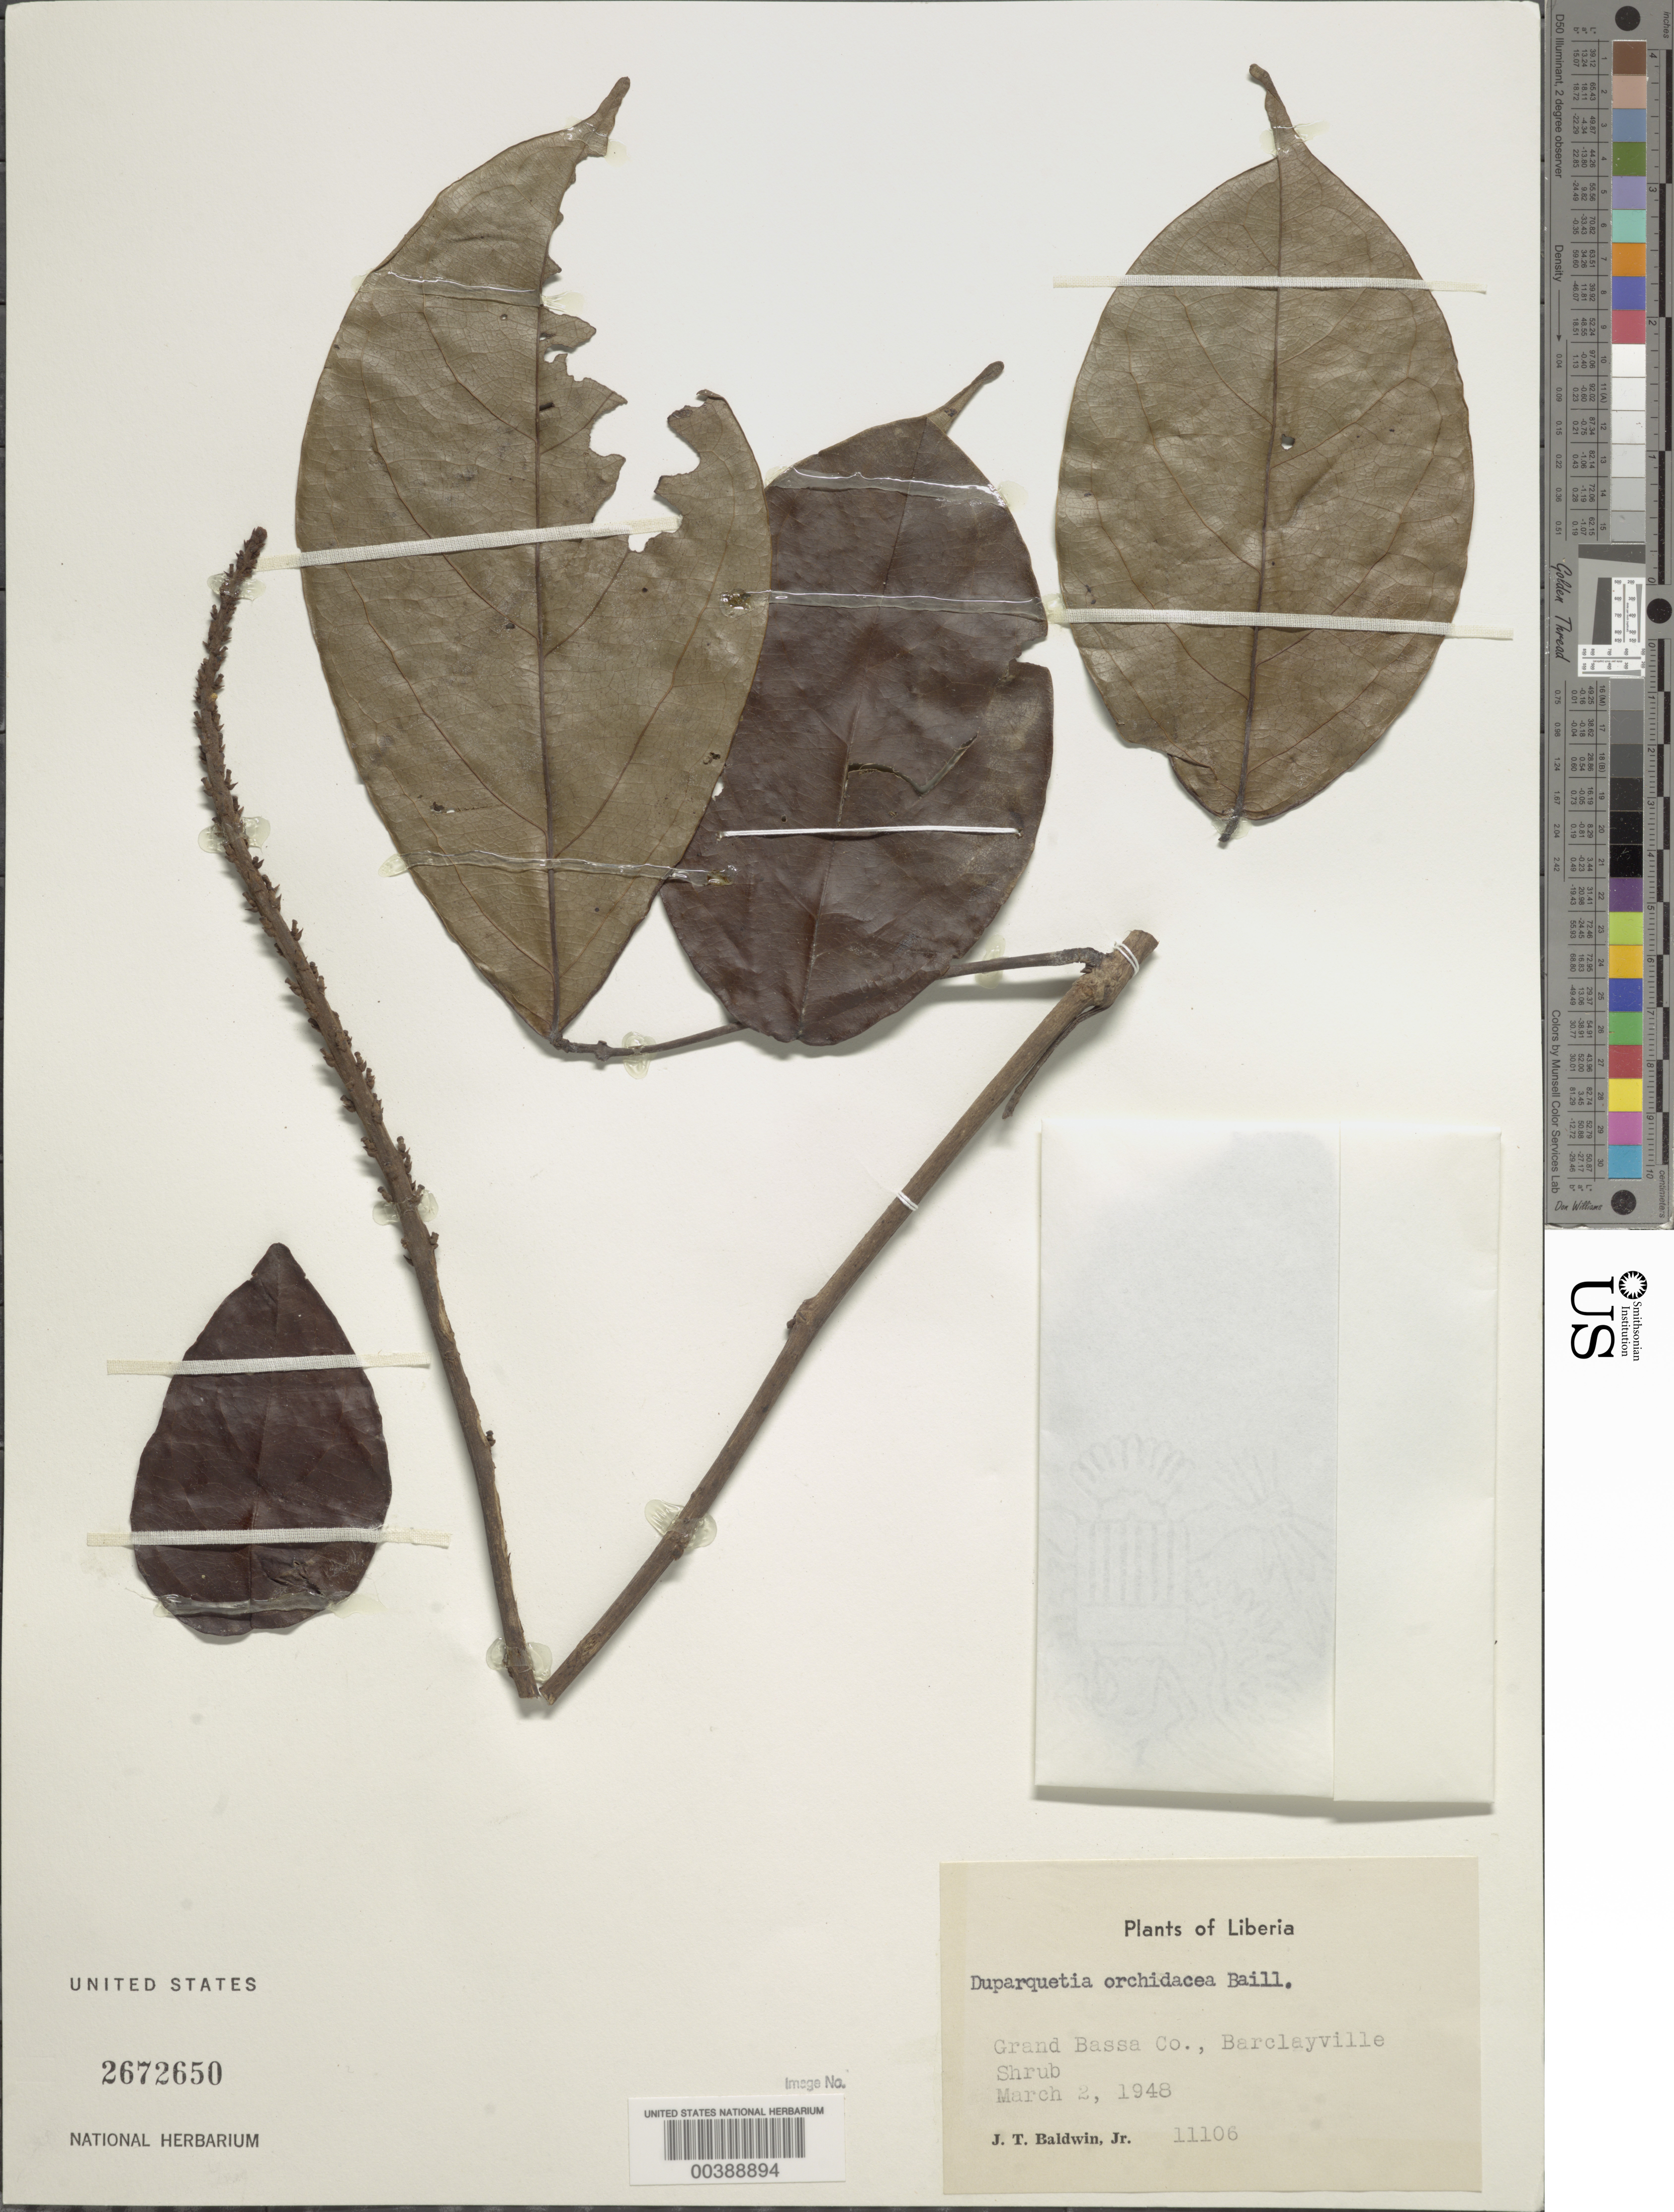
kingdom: Plantae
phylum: Tracheophyta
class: Magnoliopsida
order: Fabales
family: Fabaceae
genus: Duparquetia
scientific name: Duparquetia orchidacea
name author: Baill.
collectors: J. T. Baldwin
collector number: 11106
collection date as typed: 02 Mar 1948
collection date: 1948-03-02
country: Liberia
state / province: Grand Bassa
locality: Barclayville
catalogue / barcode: US 2672650